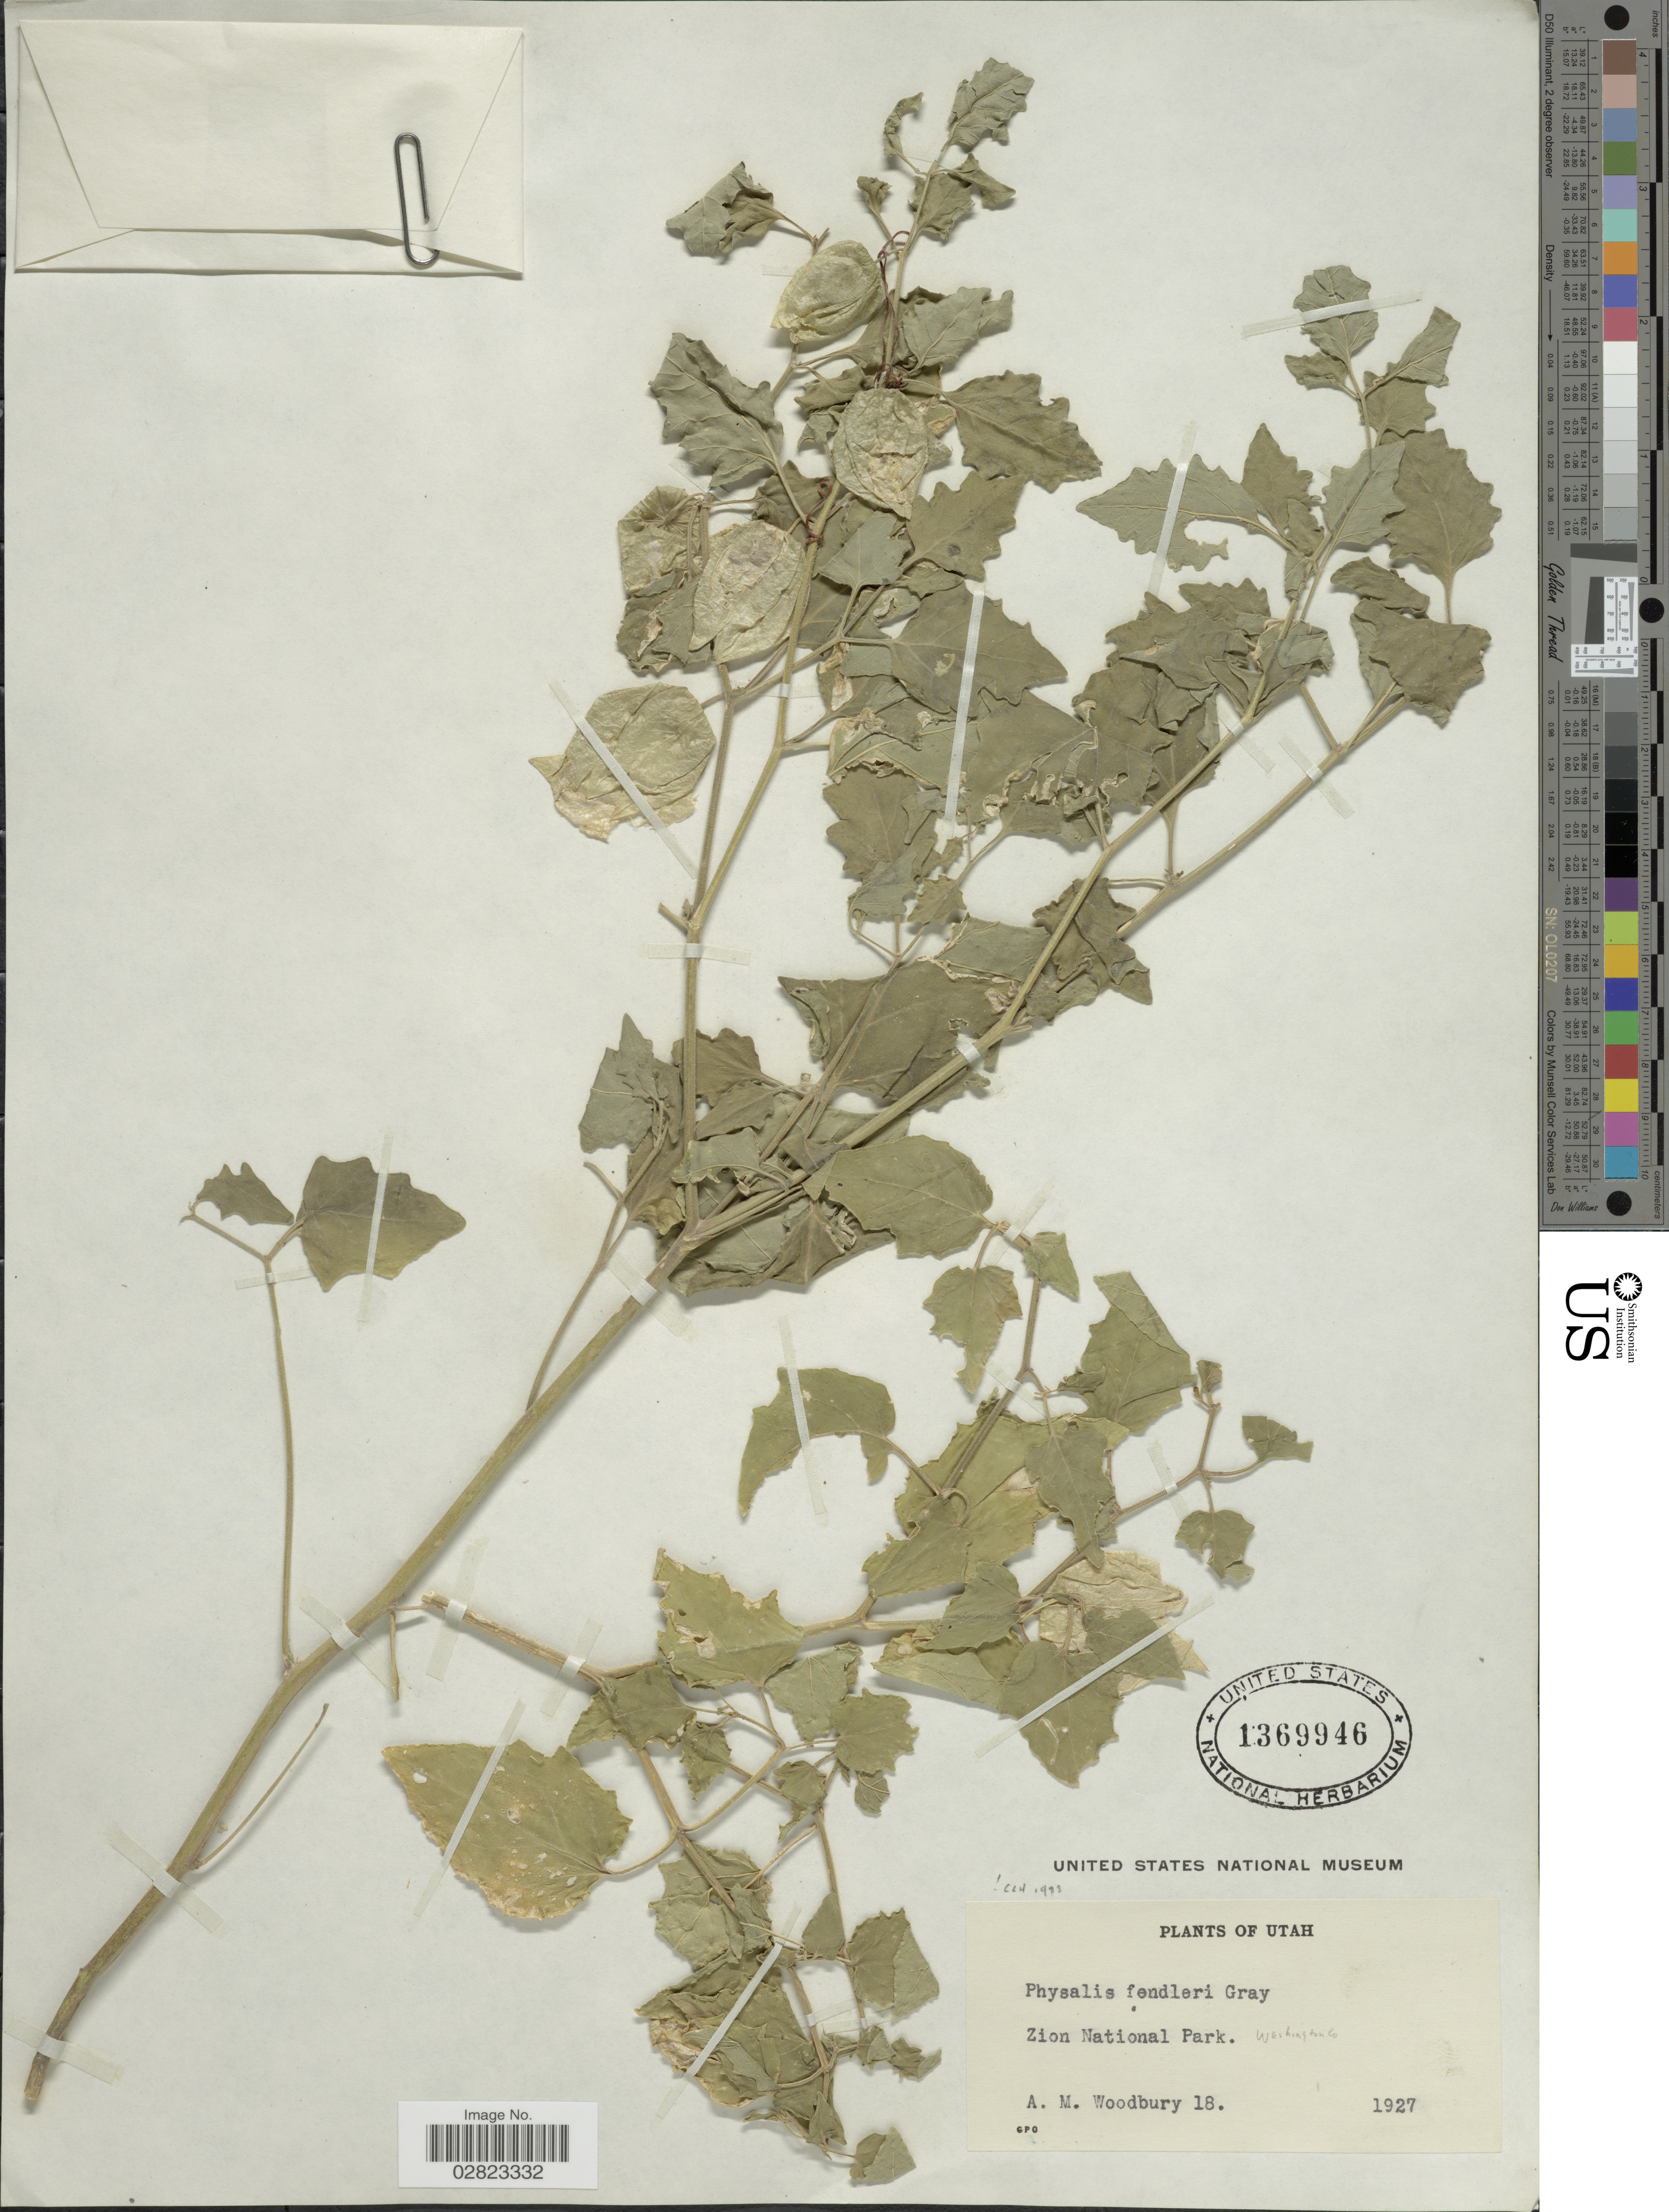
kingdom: Plantae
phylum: Tracheophyta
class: Magnoliopsida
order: Solanales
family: Solanaceae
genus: Physalis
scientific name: Physalis fendleri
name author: A. Gray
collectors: A. M. Woodbury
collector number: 18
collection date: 1927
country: United States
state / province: Utah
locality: Zion National Park. Washington Co.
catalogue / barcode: US 1369946